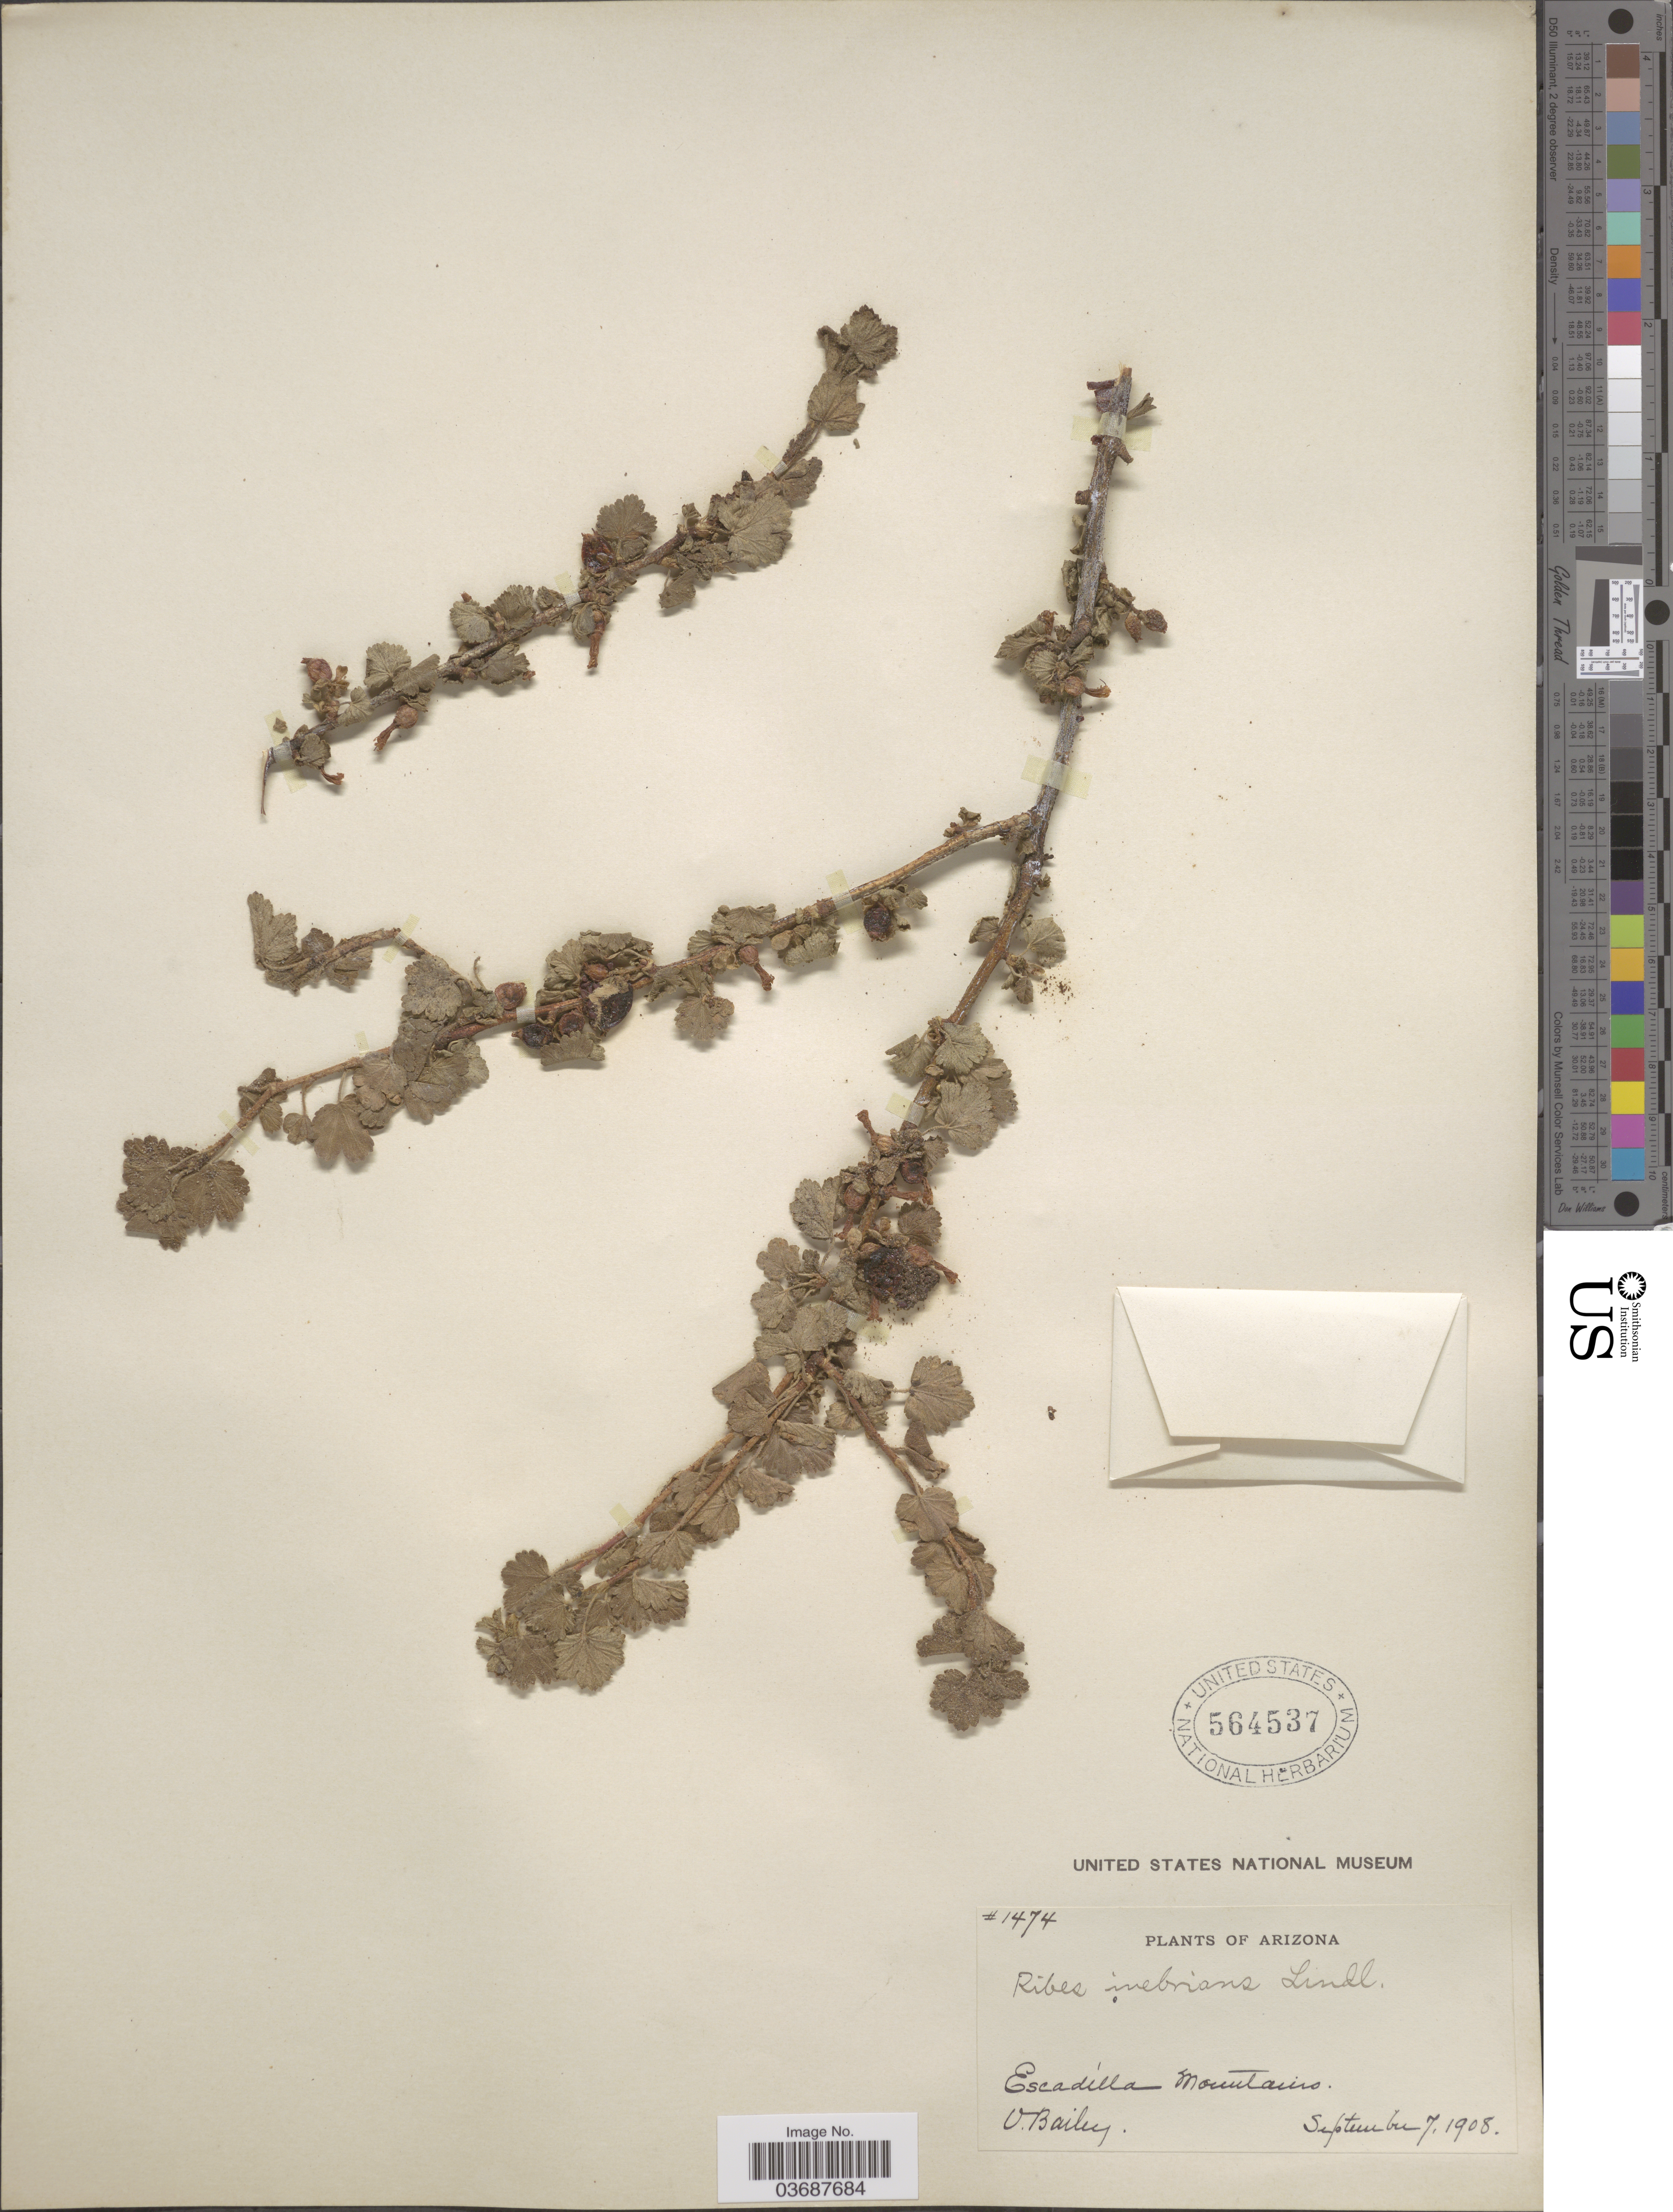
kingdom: Plantae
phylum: Tracheophyta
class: Magnoliopsida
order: Saxifragales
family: Grossulariaceae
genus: Ribes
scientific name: Ribes inebrians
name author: Lindl.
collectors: V. L. Bailey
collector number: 1474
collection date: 1908-09-07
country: United States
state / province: Arizona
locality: Escadilla Mountains.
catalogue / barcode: US 564537